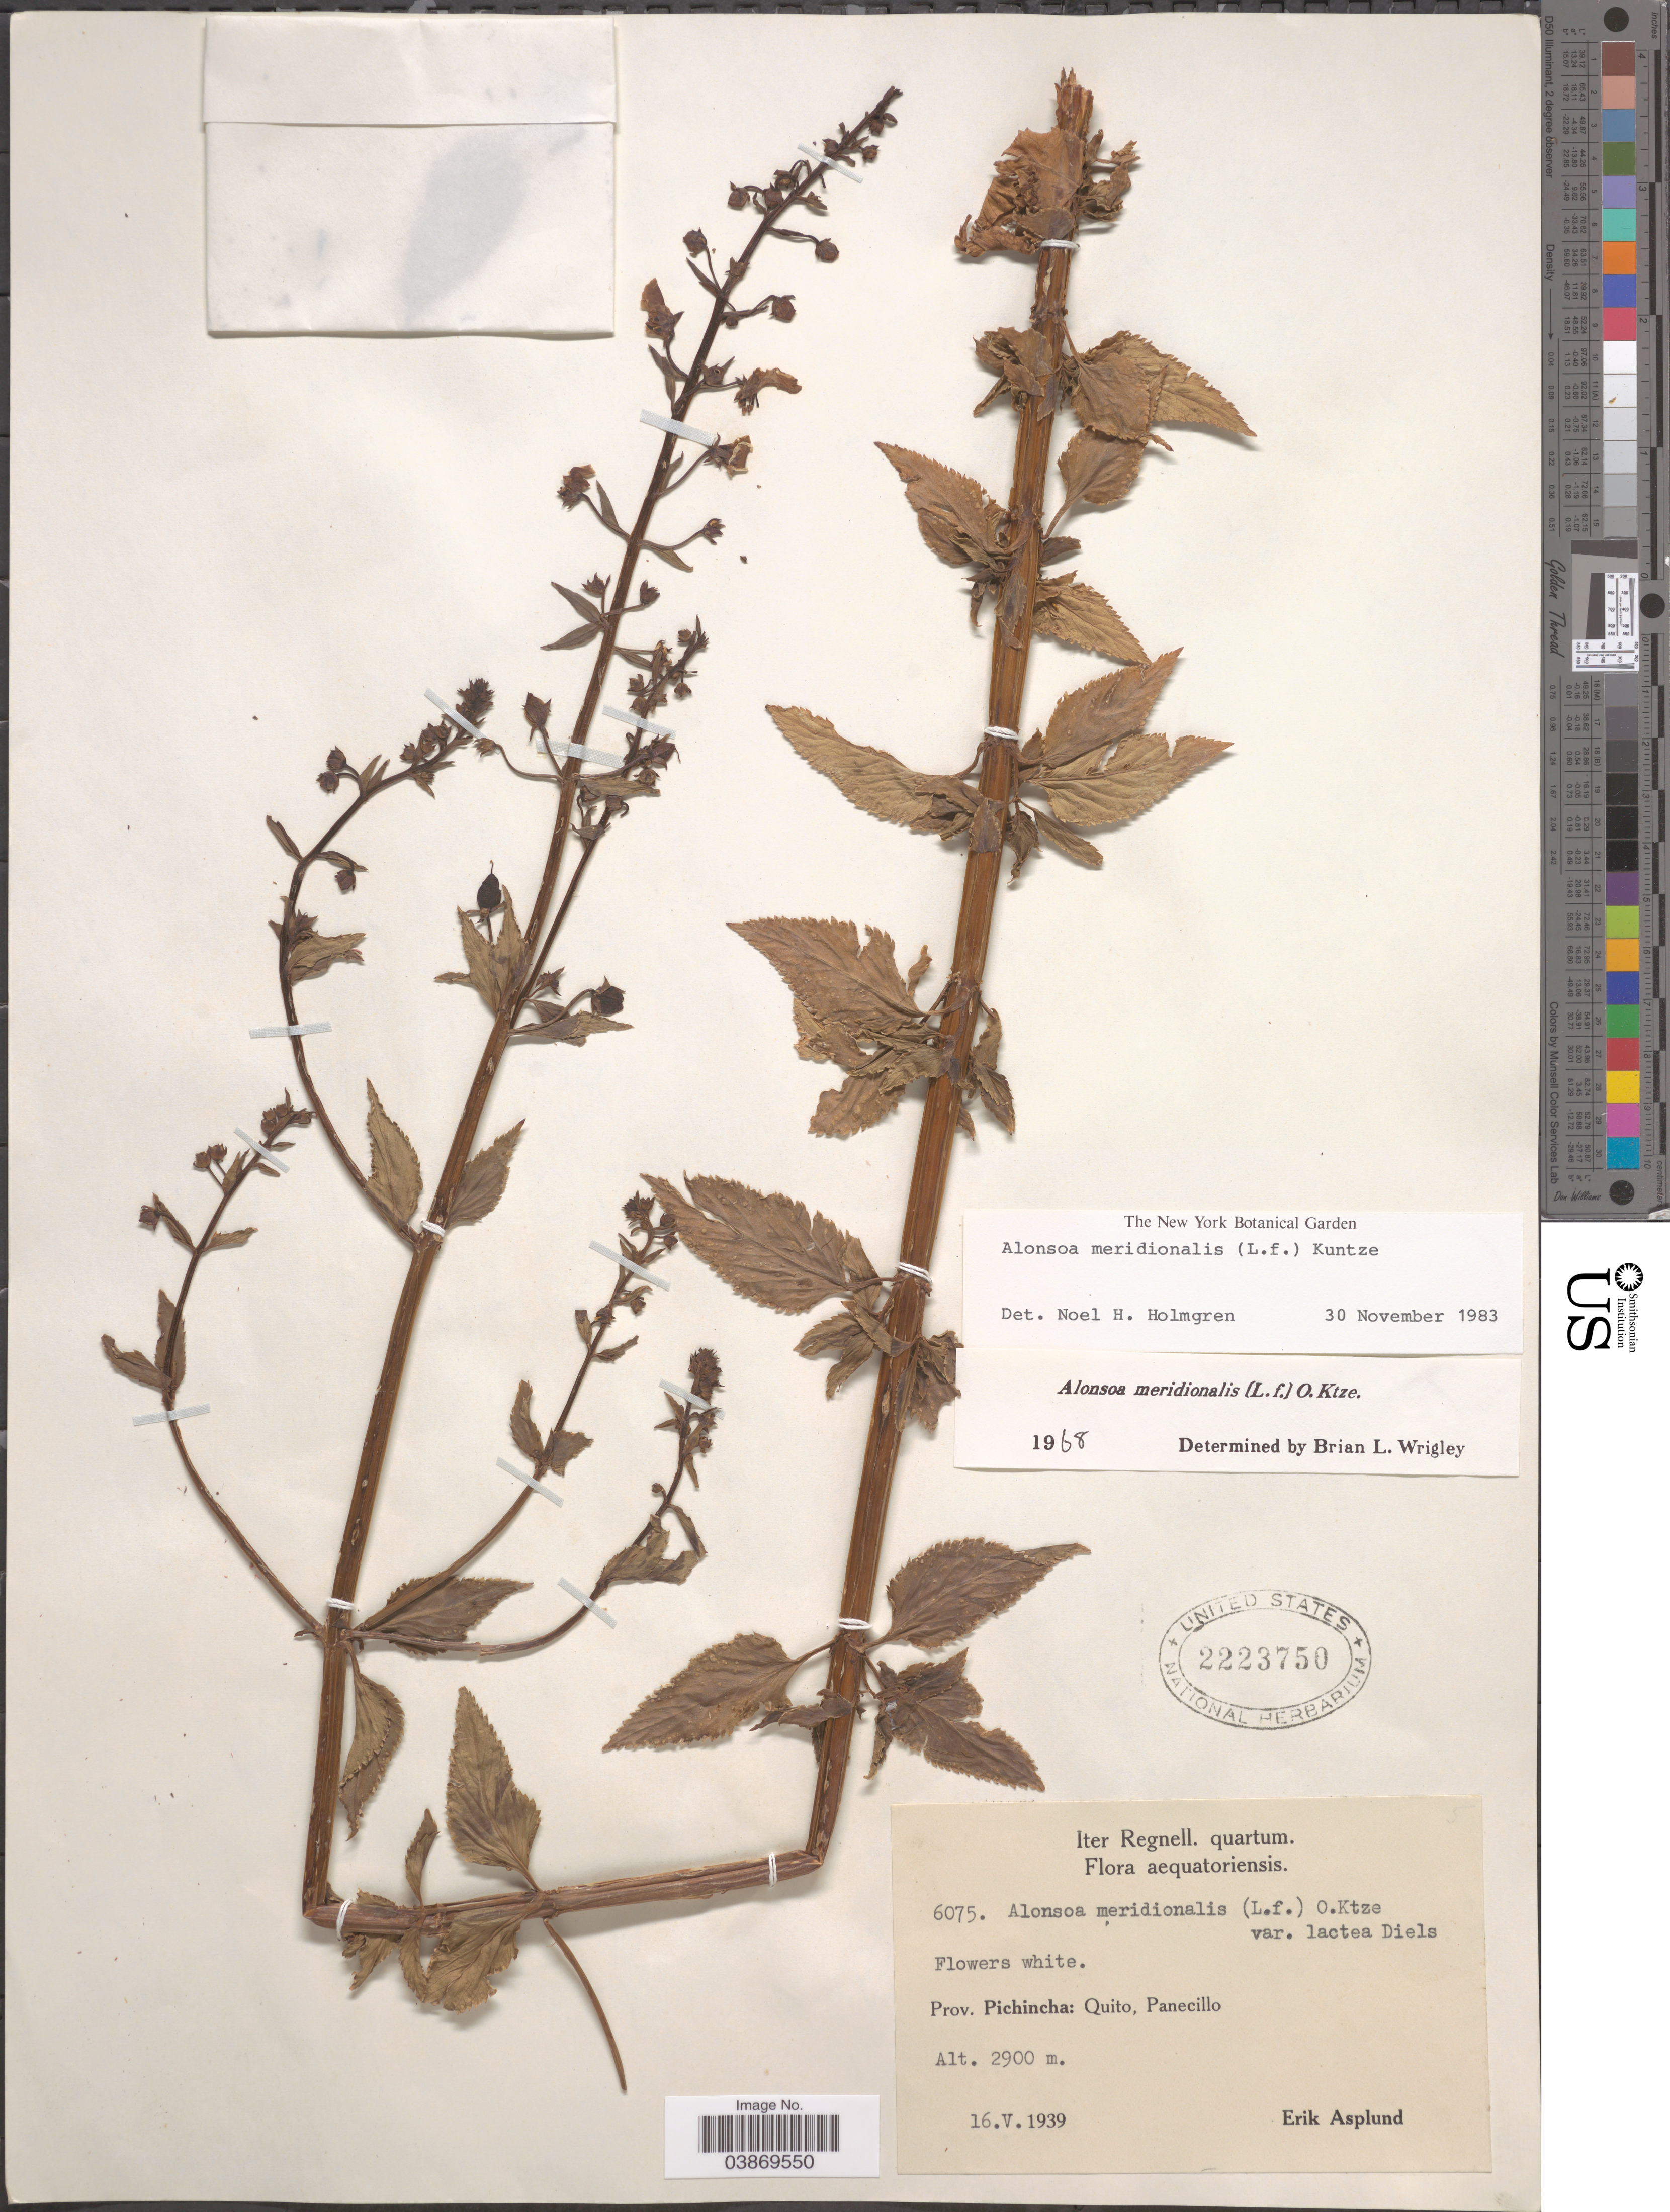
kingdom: Plantae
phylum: Tracheophyta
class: Magnoliopsida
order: Lamiales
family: Scrophulariaceae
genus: Alonsoa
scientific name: Alonsoa meridionalis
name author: (L. f.) Kuntze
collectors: E. Asplund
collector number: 6075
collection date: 1939-05-16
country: Ecuador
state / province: Pichincha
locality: Quito, Panecillo.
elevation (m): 2900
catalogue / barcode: US 2223750